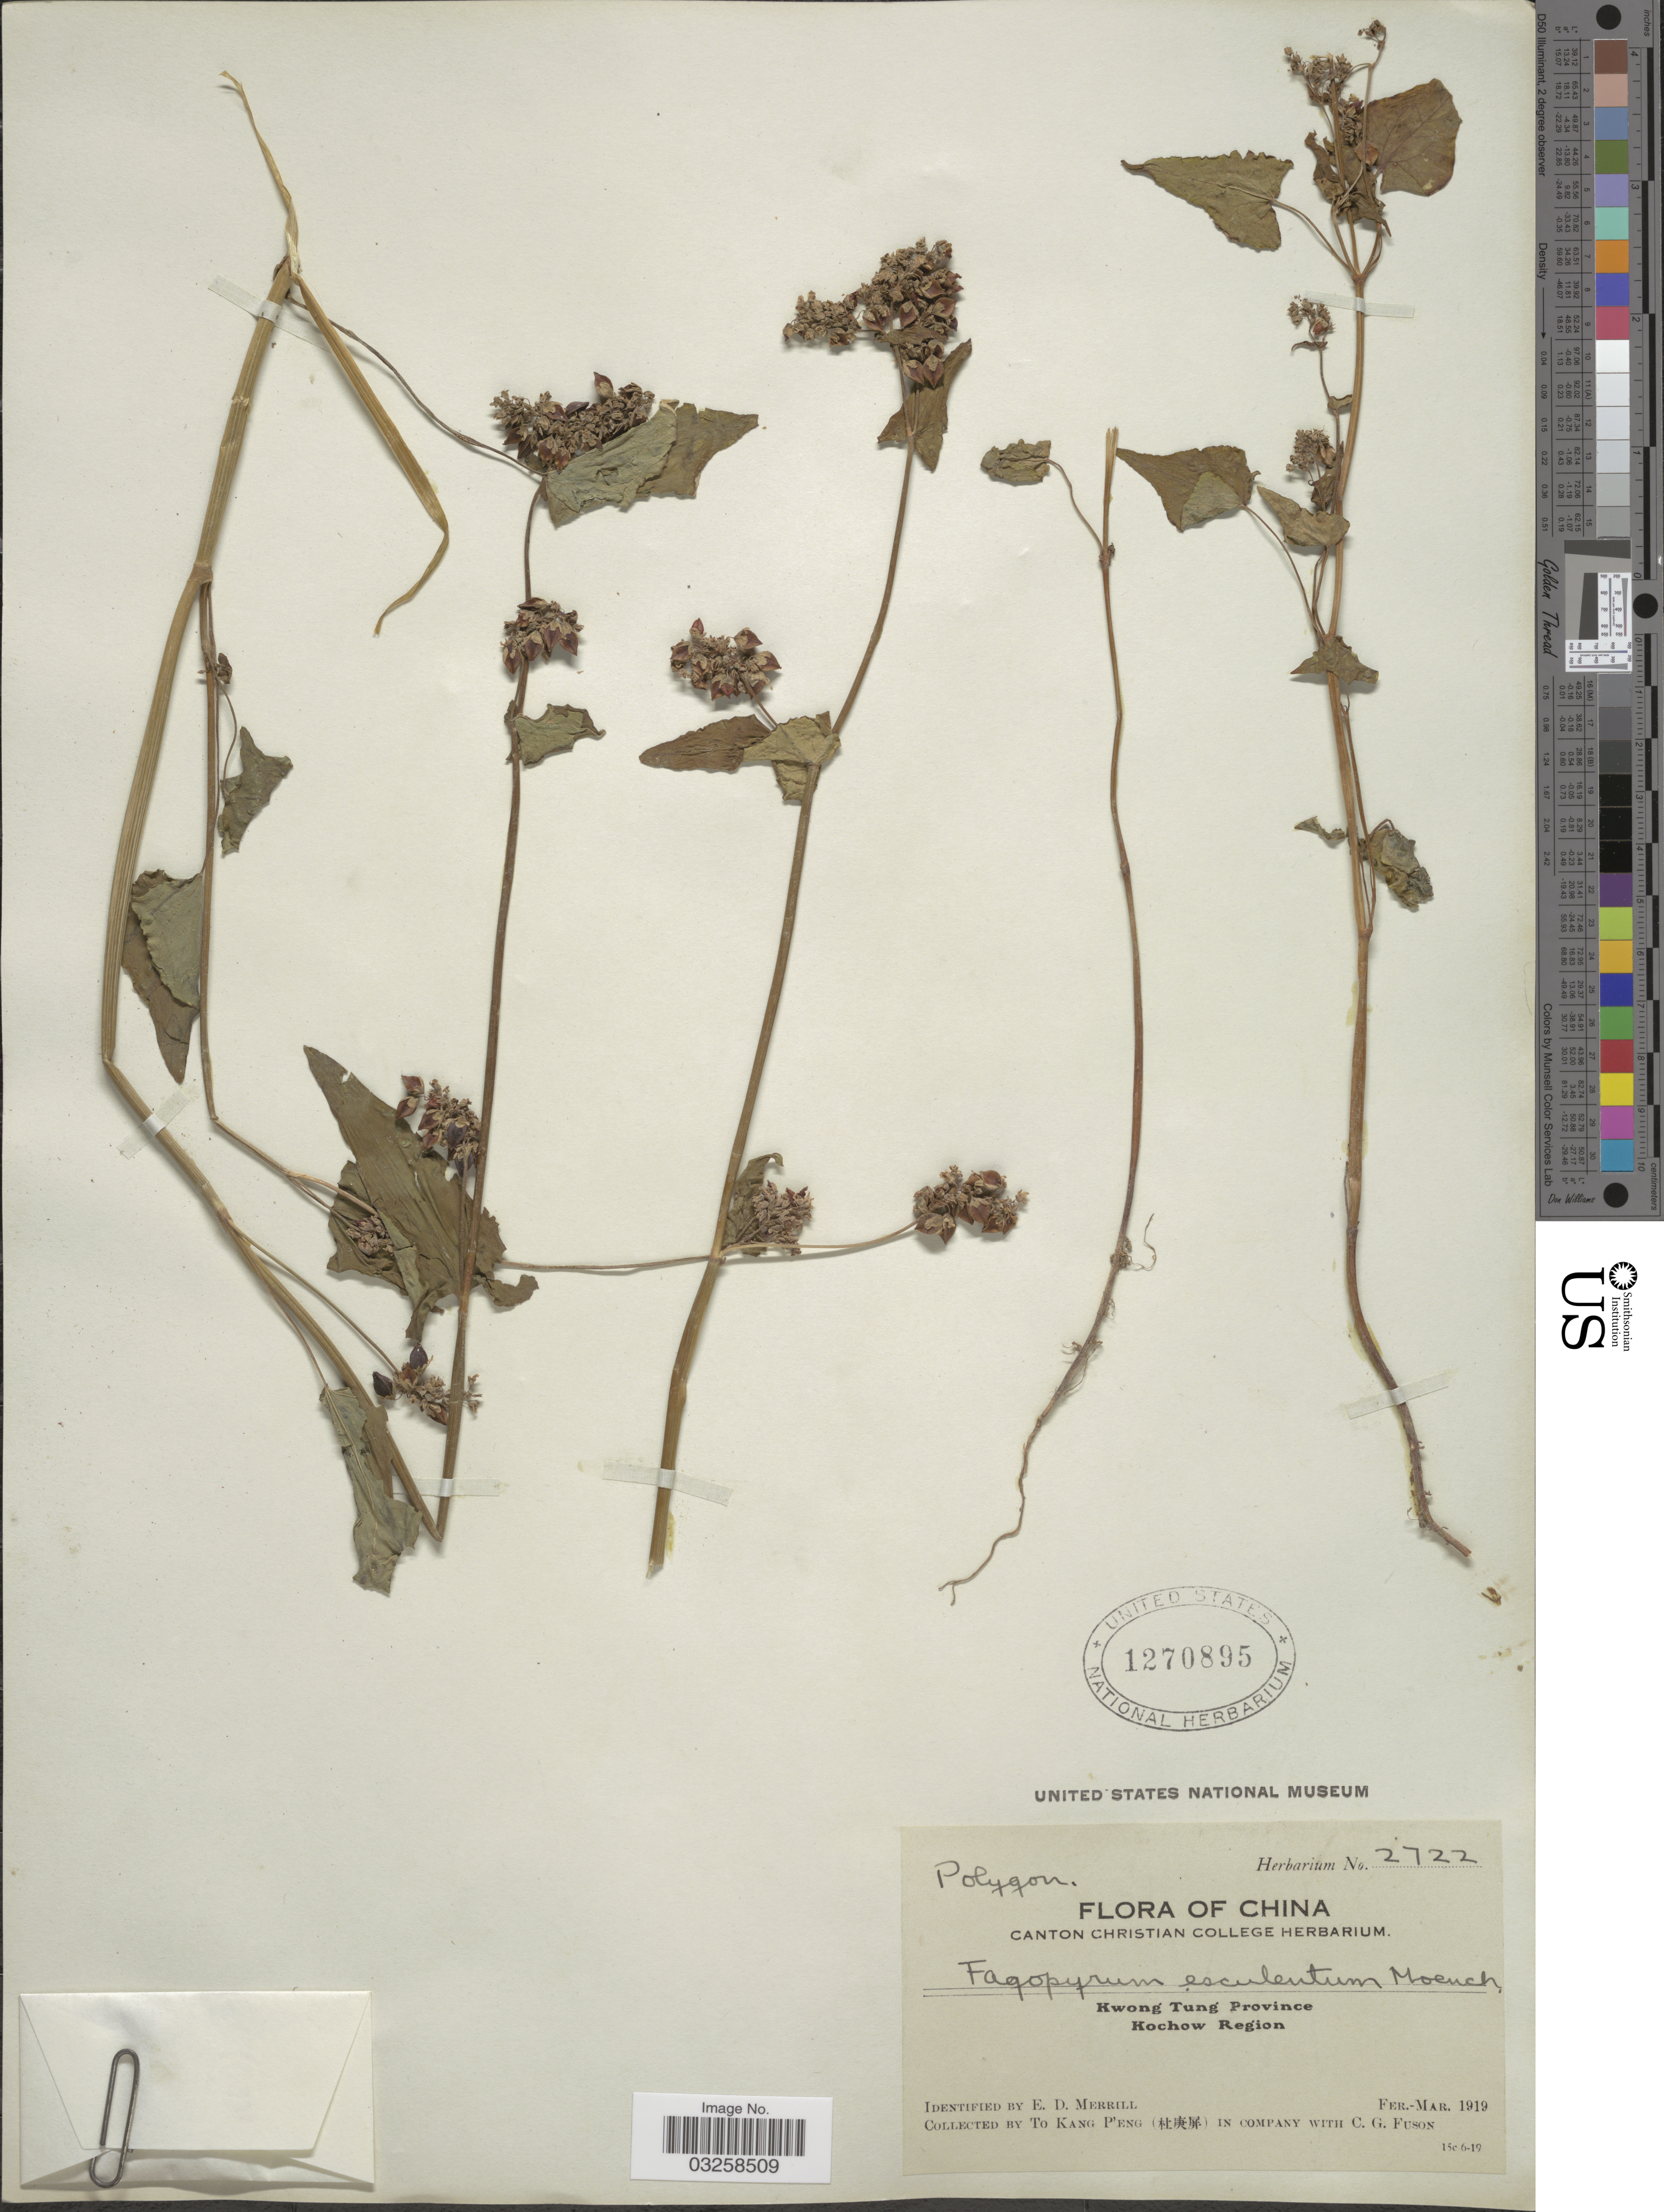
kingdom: Plantae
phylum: Tracheophyta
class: Magnoliopsida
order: Caryophyllales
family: Polygonaceae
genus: Polygonum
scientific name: Polygonum fagopyrum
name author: L.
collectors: To Kang P'eng & C. Fuson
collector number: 2722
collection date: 1919-02/1919-03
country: China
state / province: Guangdong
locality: Kwong Tung Province. Kochow Region.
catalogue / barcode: US 1270895